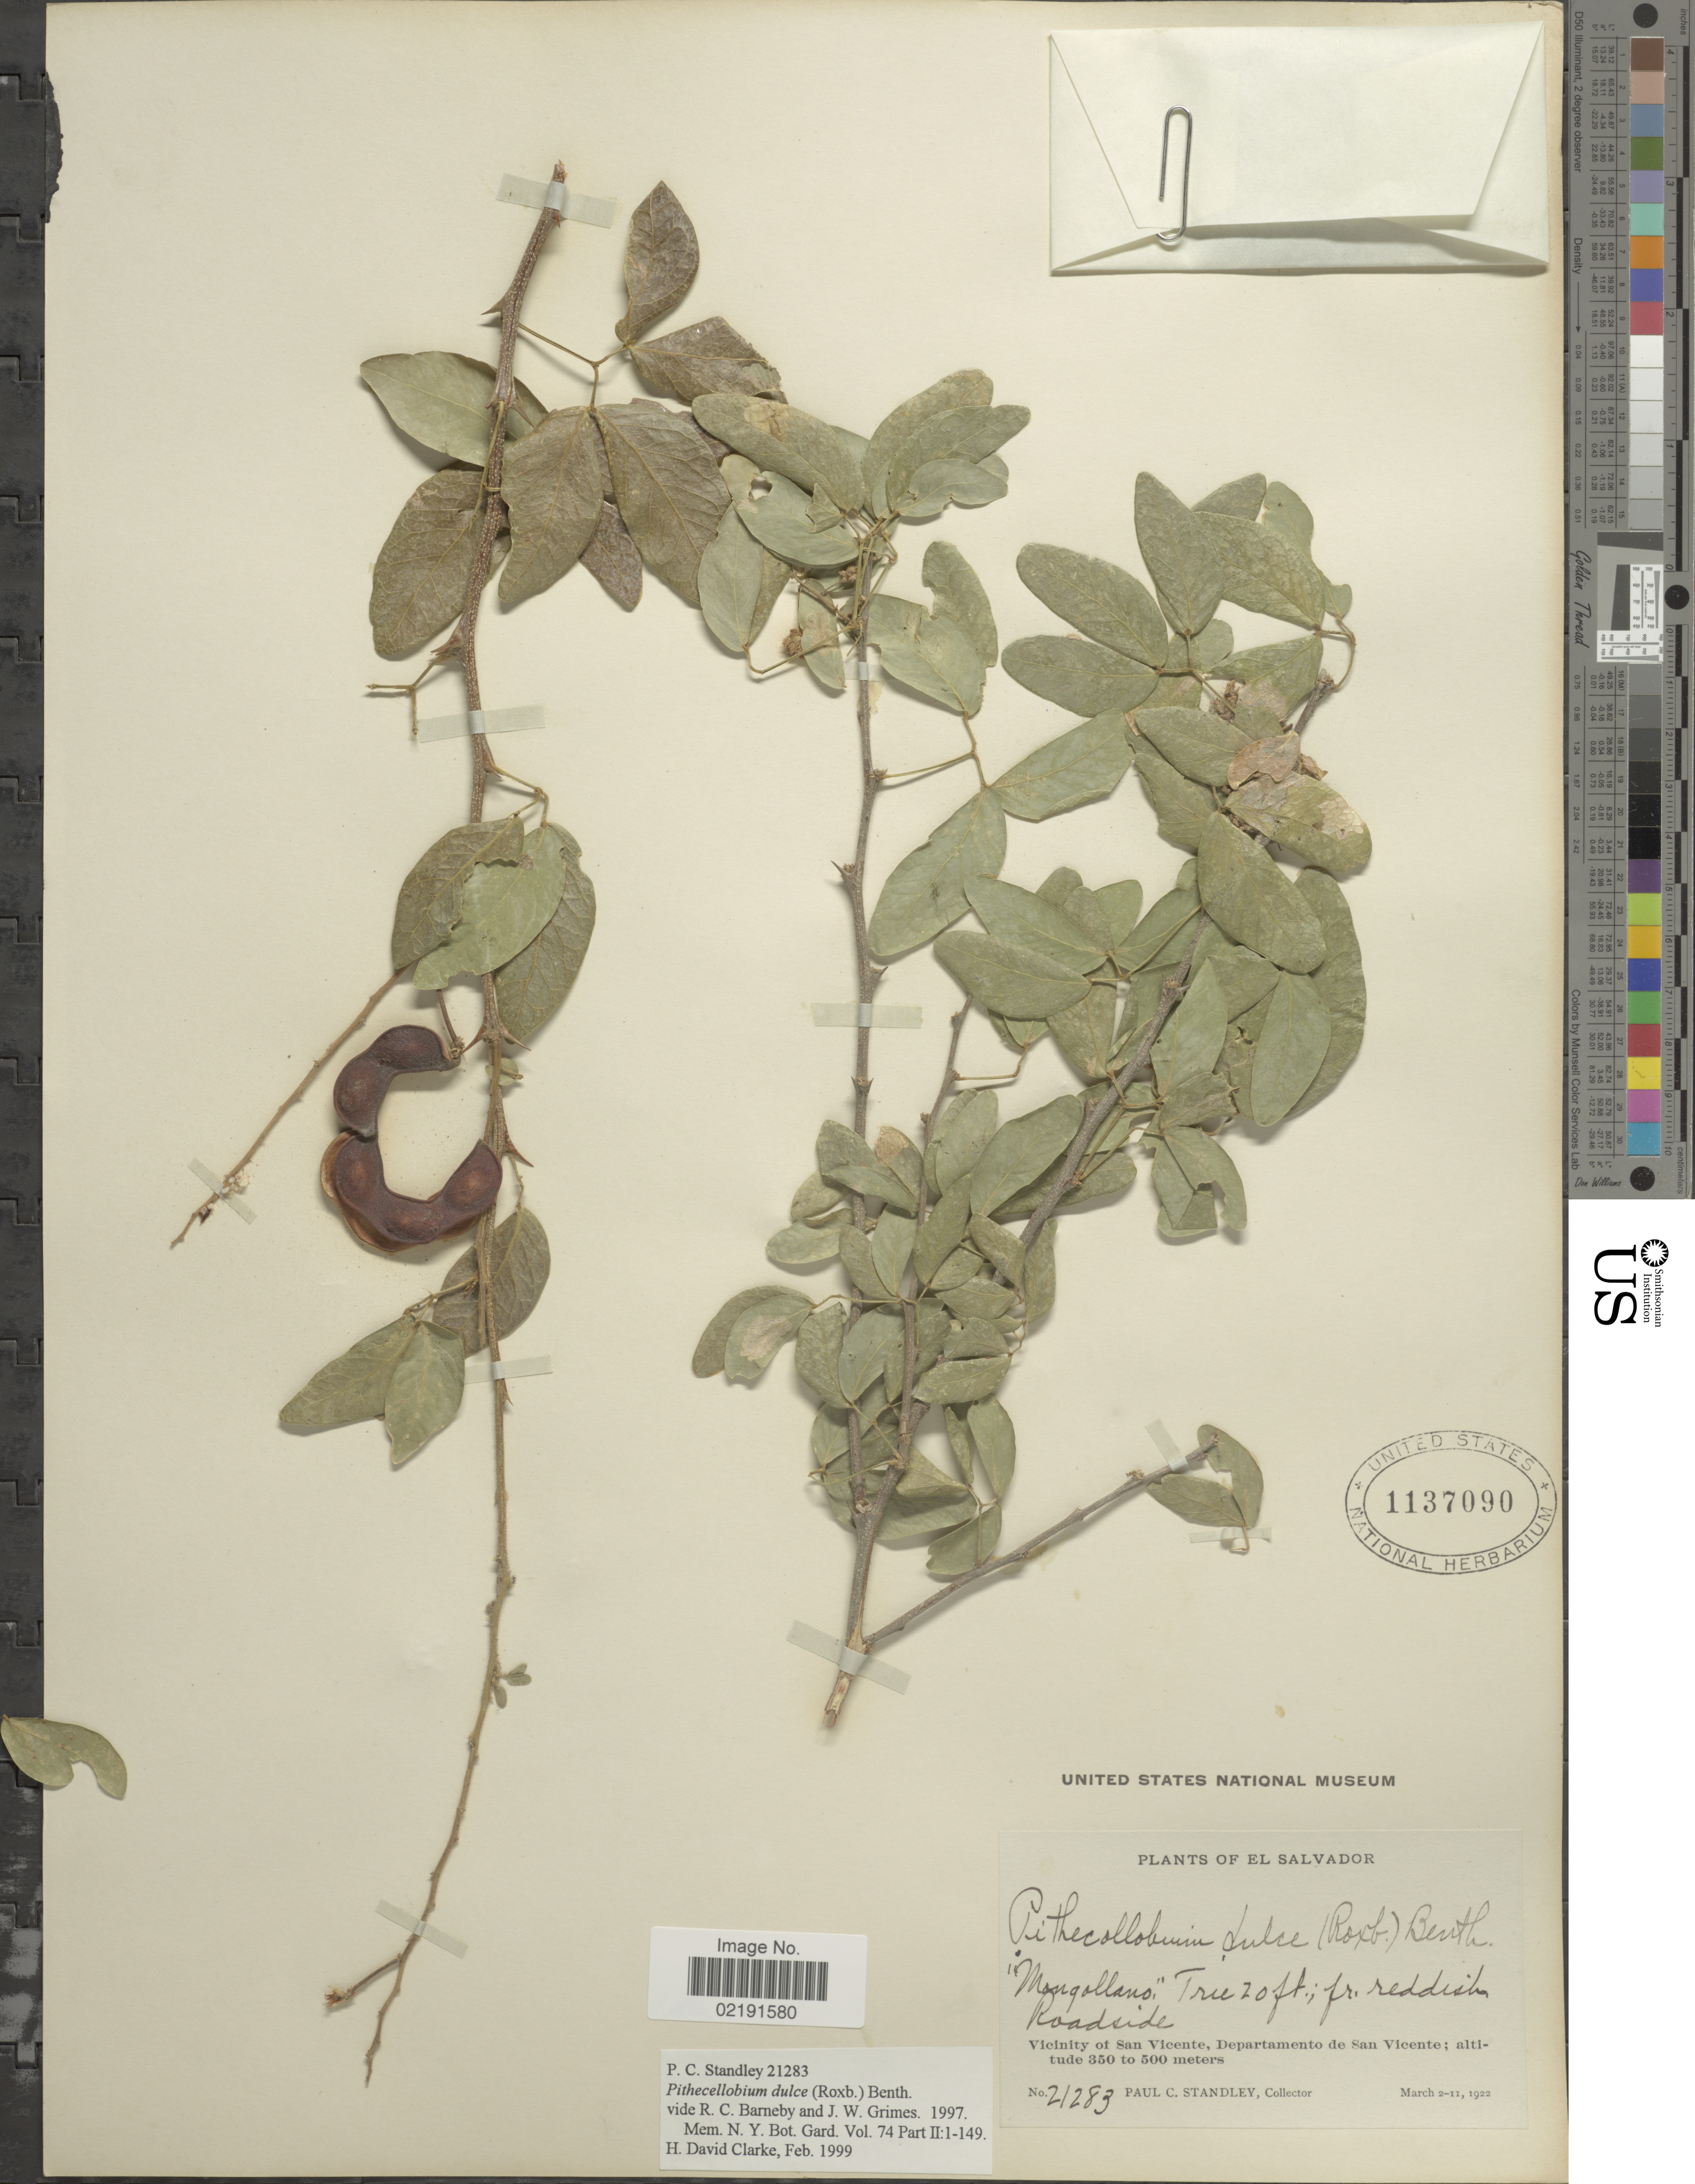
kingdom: Plantae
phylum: Tracheophyta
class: Magnoliopsida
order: Fabales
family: Fabaceae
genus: Pithecellobium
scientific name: Pithecellobium dulce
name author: (Roxb.) Benth.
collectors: P. C. Standley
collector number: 21283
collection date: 1922-03-02/1922-03-11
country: El Salvador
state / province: San Vincente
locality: Roadside. Vicinity of San Vicente, Departamento de San Vicente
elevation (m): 350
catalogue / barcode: US 1137090